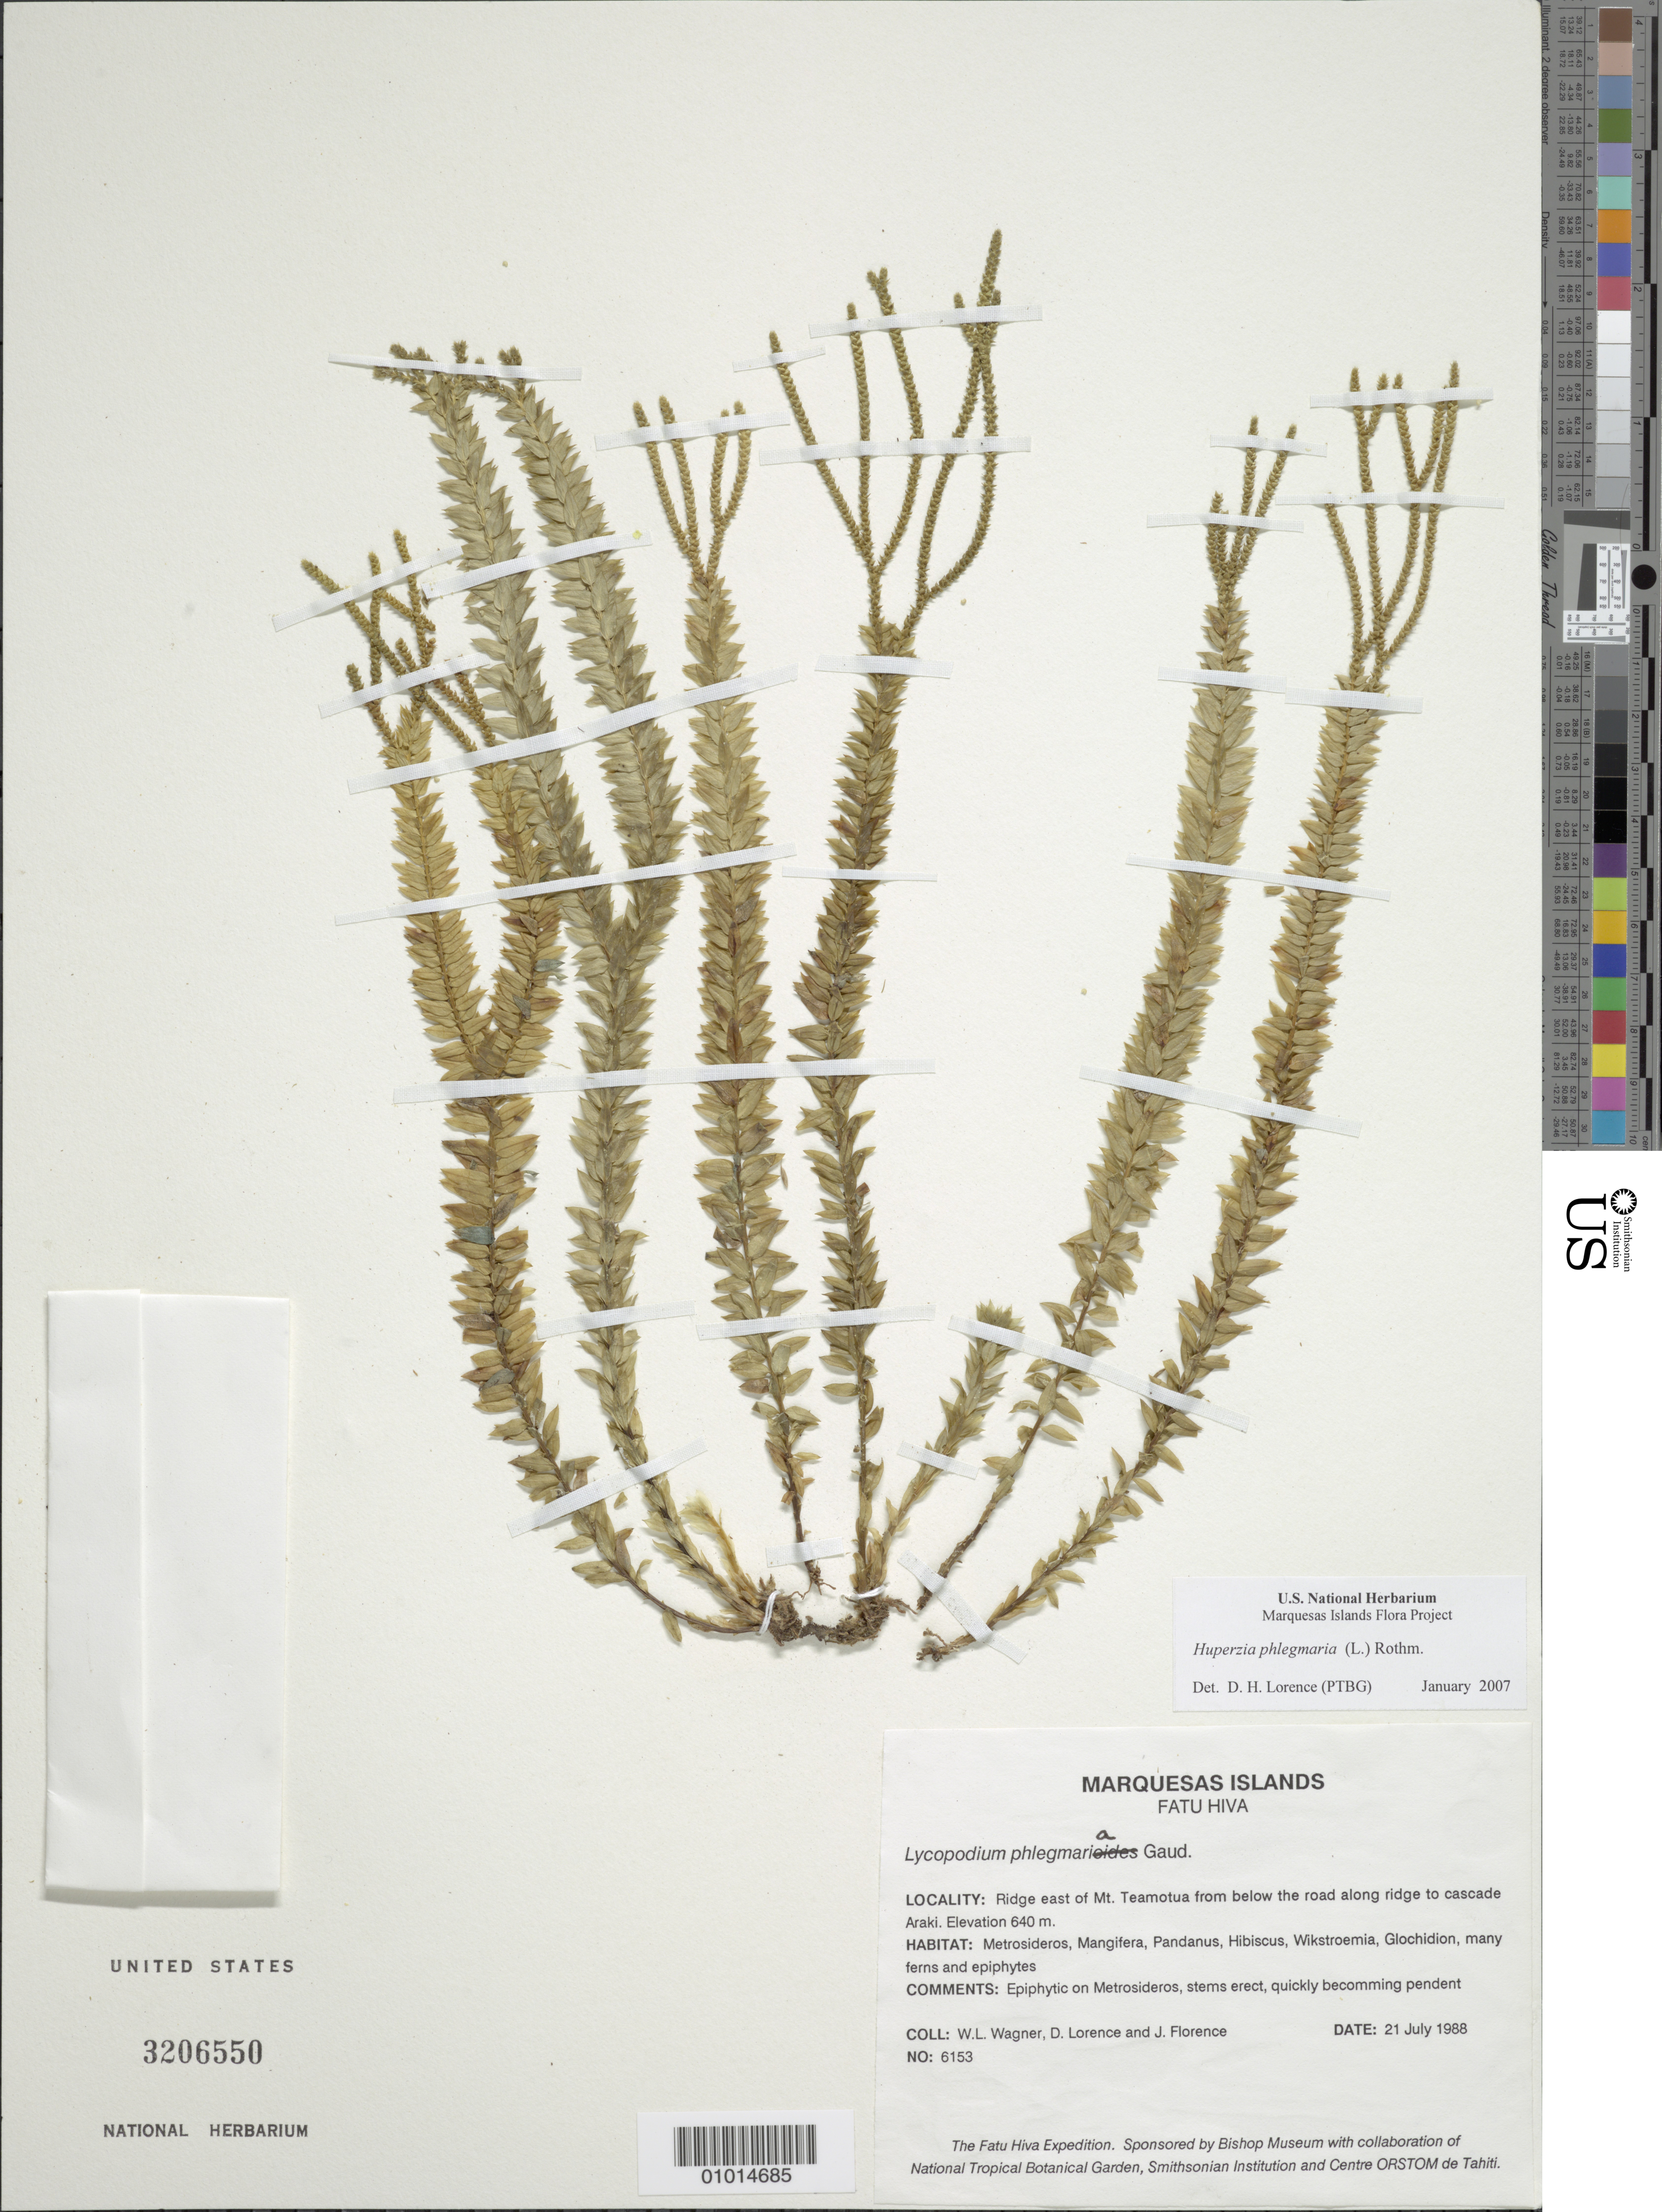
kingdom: Plantae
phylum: Tracheophyta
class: Lycopodiopsida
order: Lycopodiales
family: Lycopodiaceae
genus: Phlegmariurus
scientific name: Phlegmariurus australis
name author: (Willd.) A. R. Field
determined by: Wagner, W. L., (BOT), Smithsonian Institution - National Museum of Natural History (UNITED STATES)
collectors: W. L. Wagner, D. Lorence & J. Florence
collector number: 6153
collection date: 1988-07-21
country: French Polynesia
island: Fatu Hiva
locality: Ridge E of Mt. Teamotua from below the road along ridge to cascade Araki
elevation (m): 640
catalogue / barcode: US 3206550